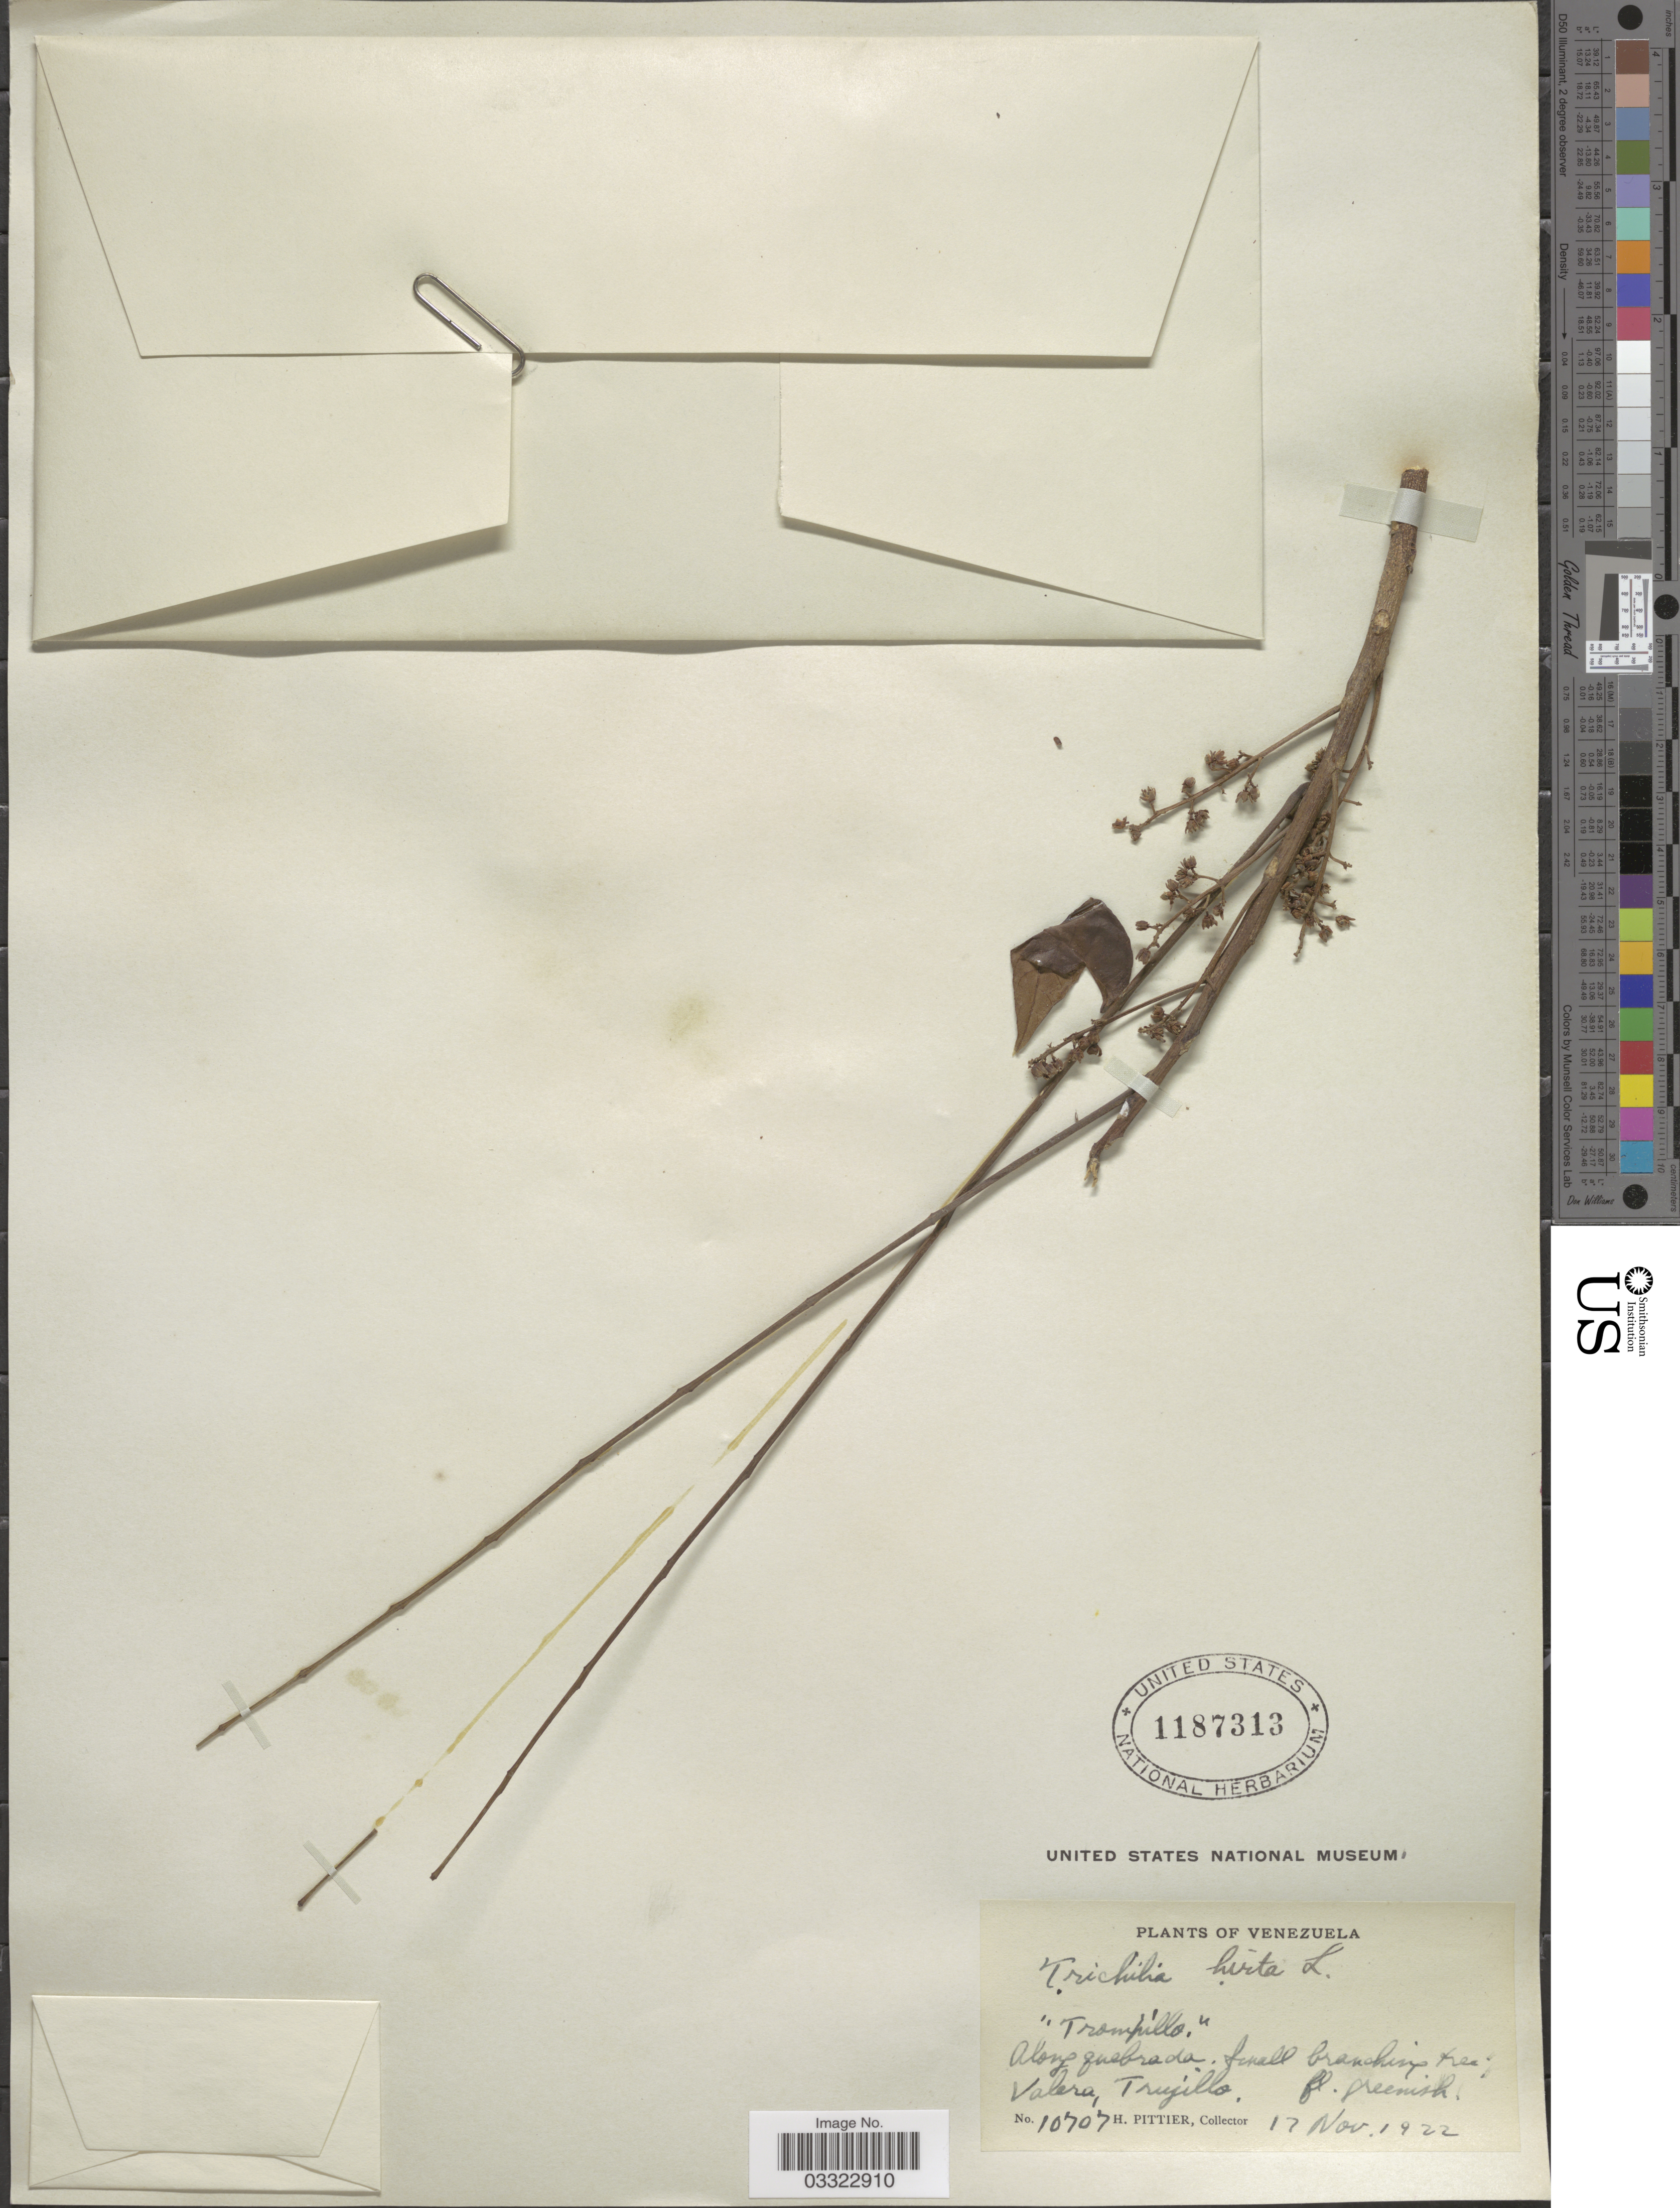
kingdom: Plantae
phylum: Tracheophyta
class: Magnoliopsida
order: Sapindales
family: Meliaceae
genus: Trichilia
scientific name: Trichilia hirta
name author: L.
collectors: H. F. Pittier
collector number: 10707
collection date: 1922-11-17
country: Venezuela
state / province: Trujillo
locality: Along quebrada. Valera, Trujillo.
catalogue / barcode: US 1187313